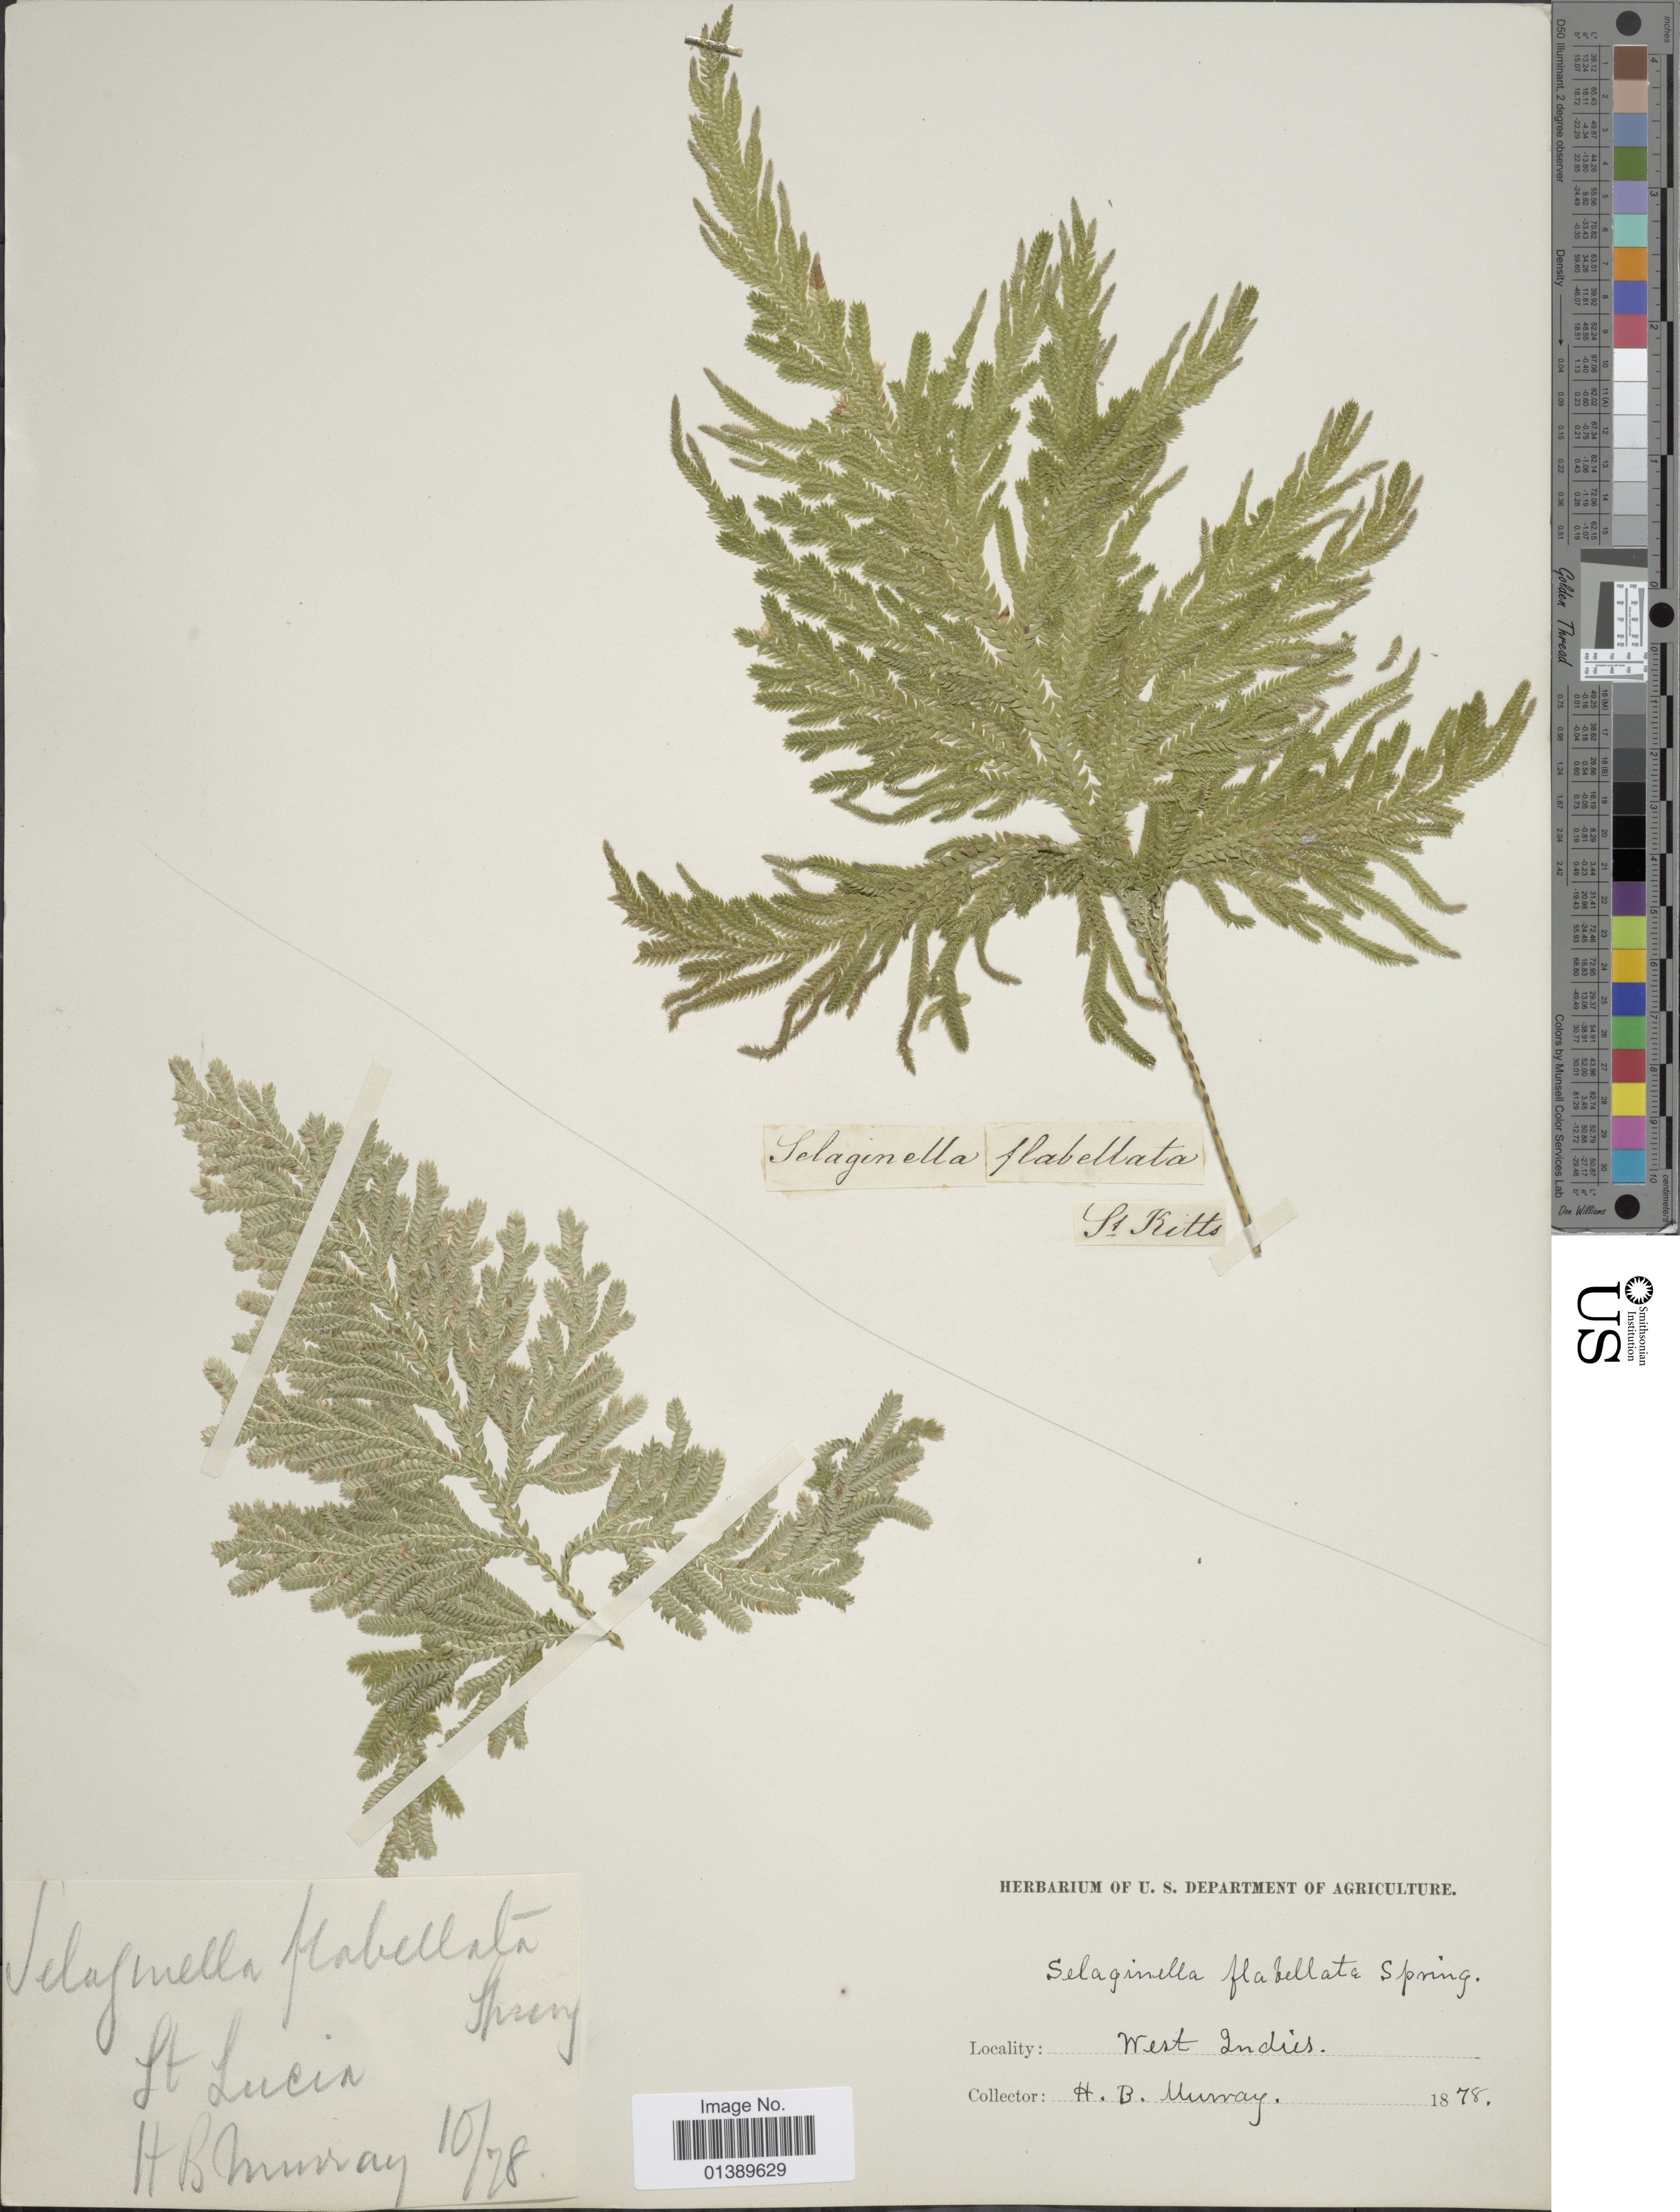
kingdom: Plantae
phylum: Tracheophyta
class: Lycopodiopsida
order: Selaginellales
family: Selaginellaceae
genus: Selaginella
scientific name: Selaginella flabellata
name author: L.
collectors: H. Murray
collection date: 1878-10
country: St. Lucia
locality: West Indies, St Lucia